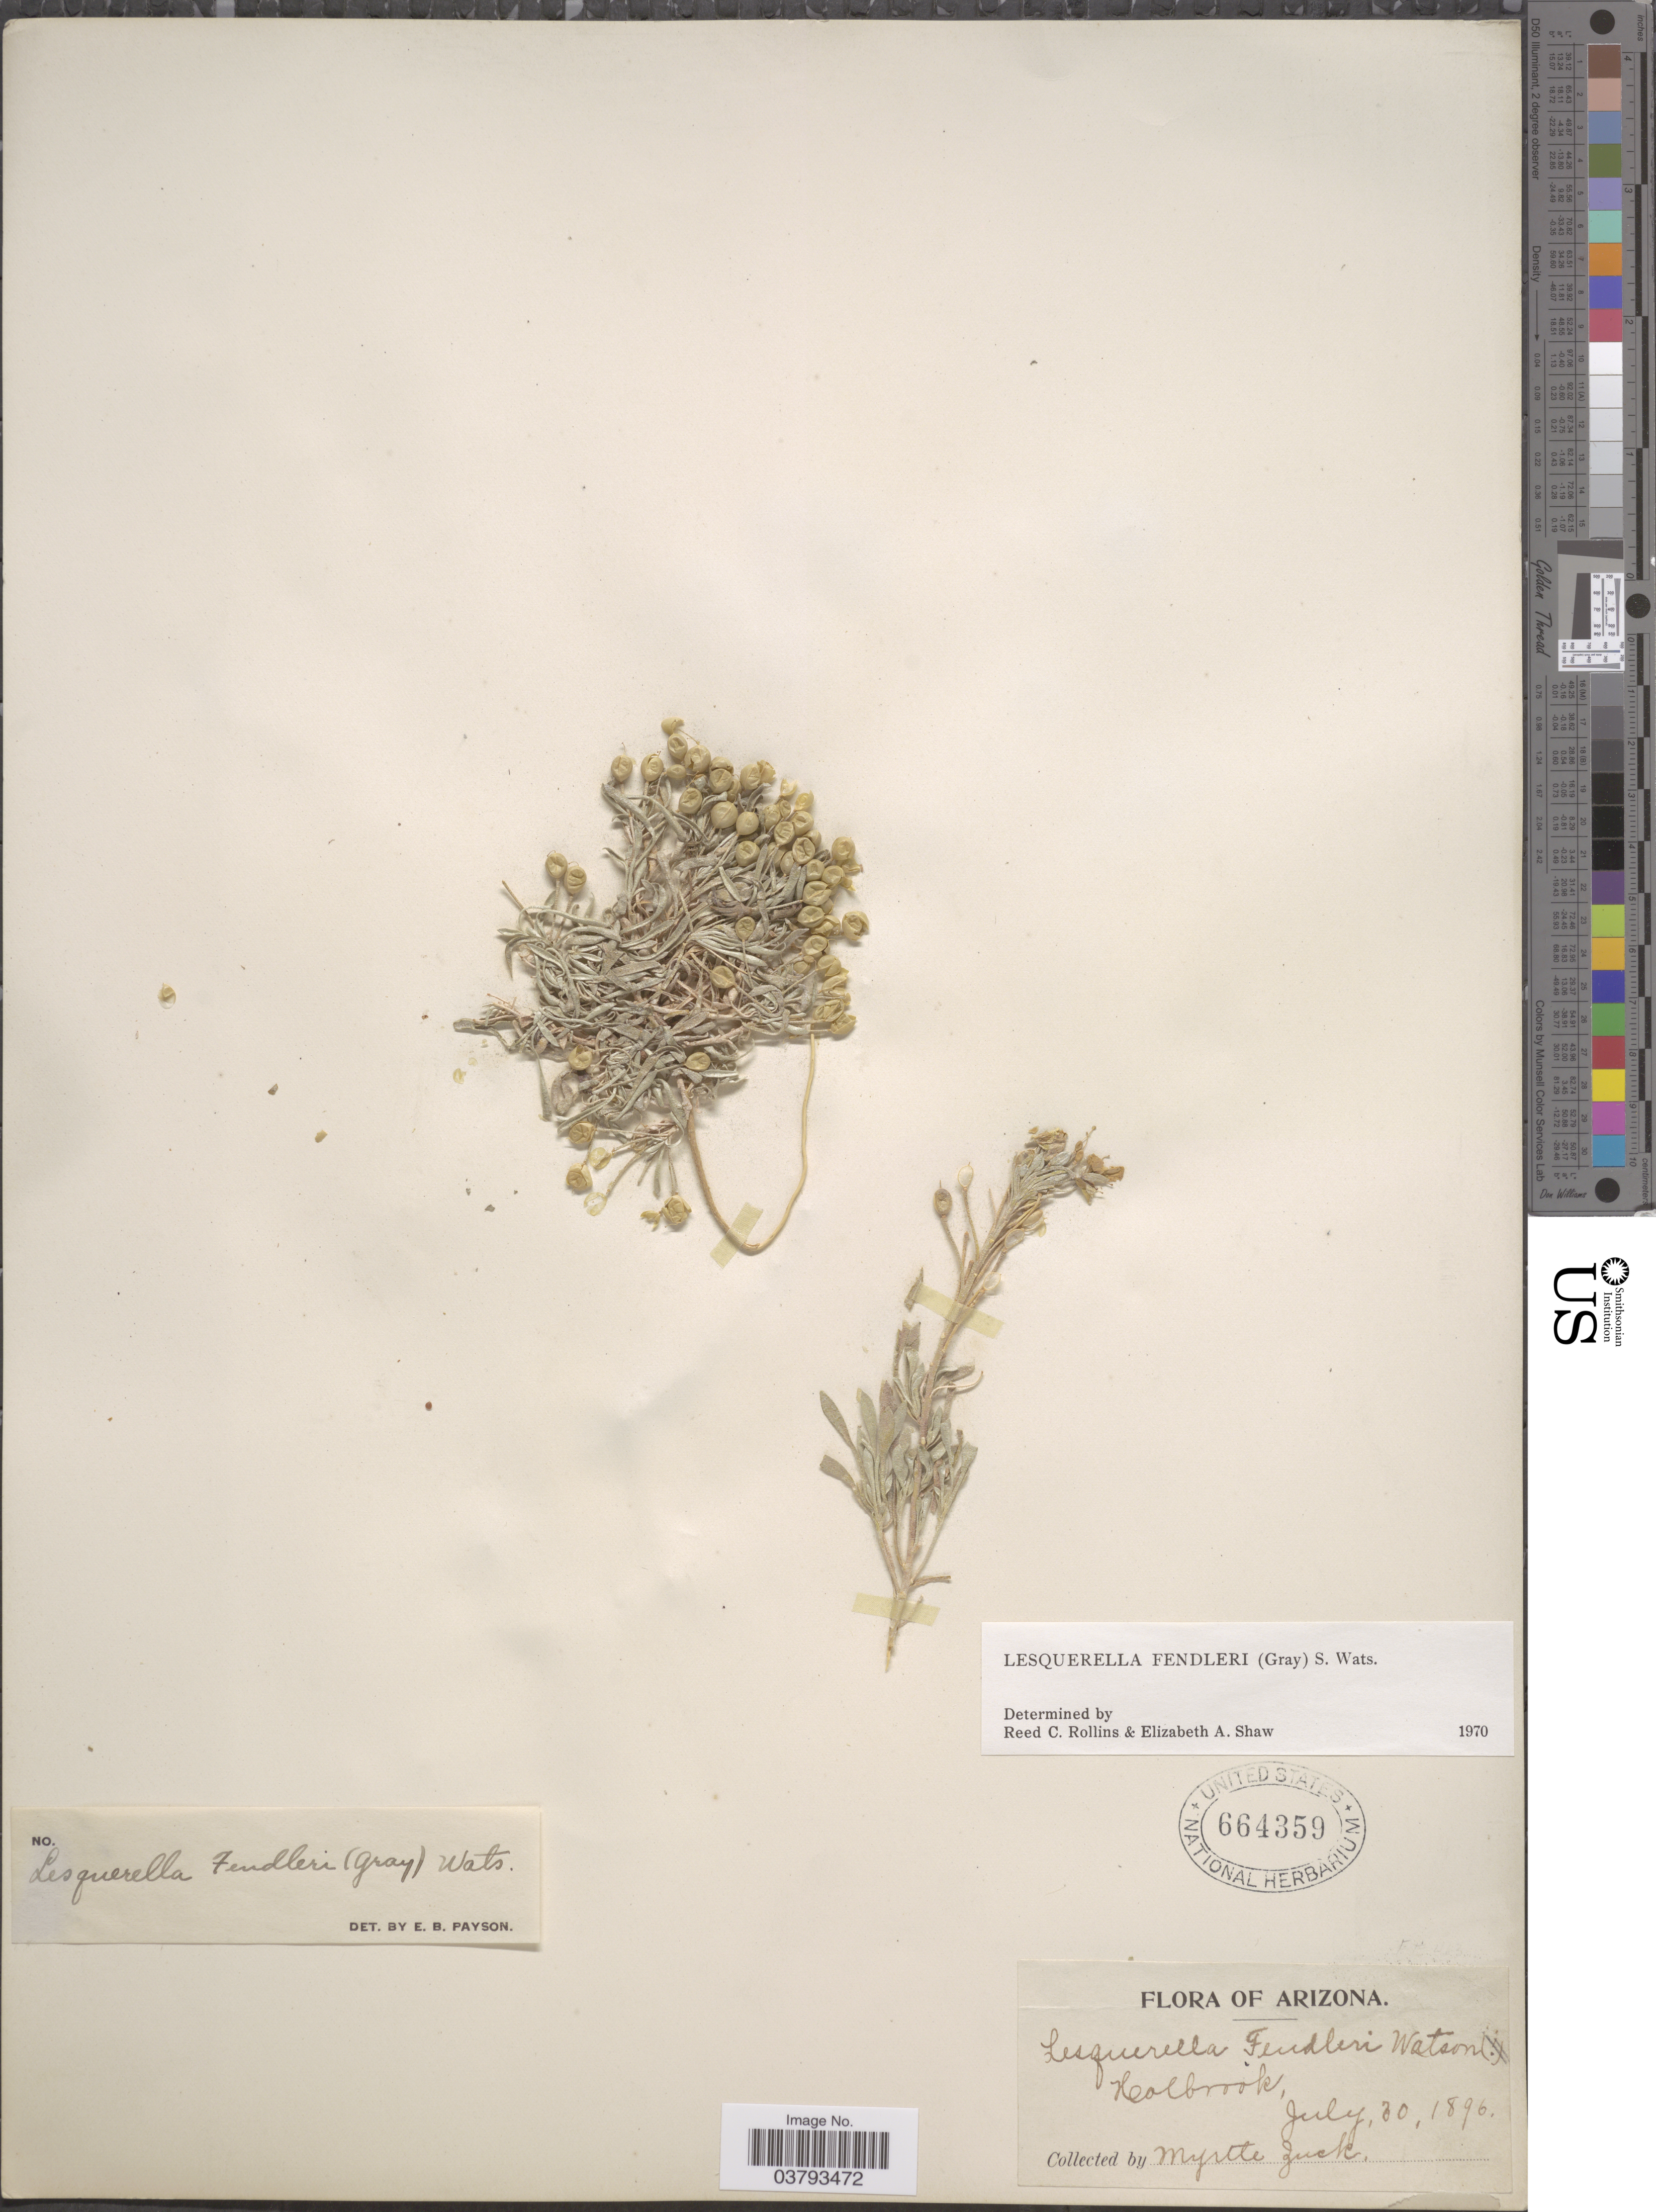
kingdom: Plantae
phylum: Tracheophyta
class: Magnoliopsida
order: Brassicales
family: Brassicaceae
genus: Lesquerella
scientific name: Lesquerella fendleri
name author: (A. Gray) S. Watson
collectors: M. Zuck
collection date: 1896-07-30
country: United States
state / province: Arizona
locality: Holbrook.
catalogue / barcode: US 664359